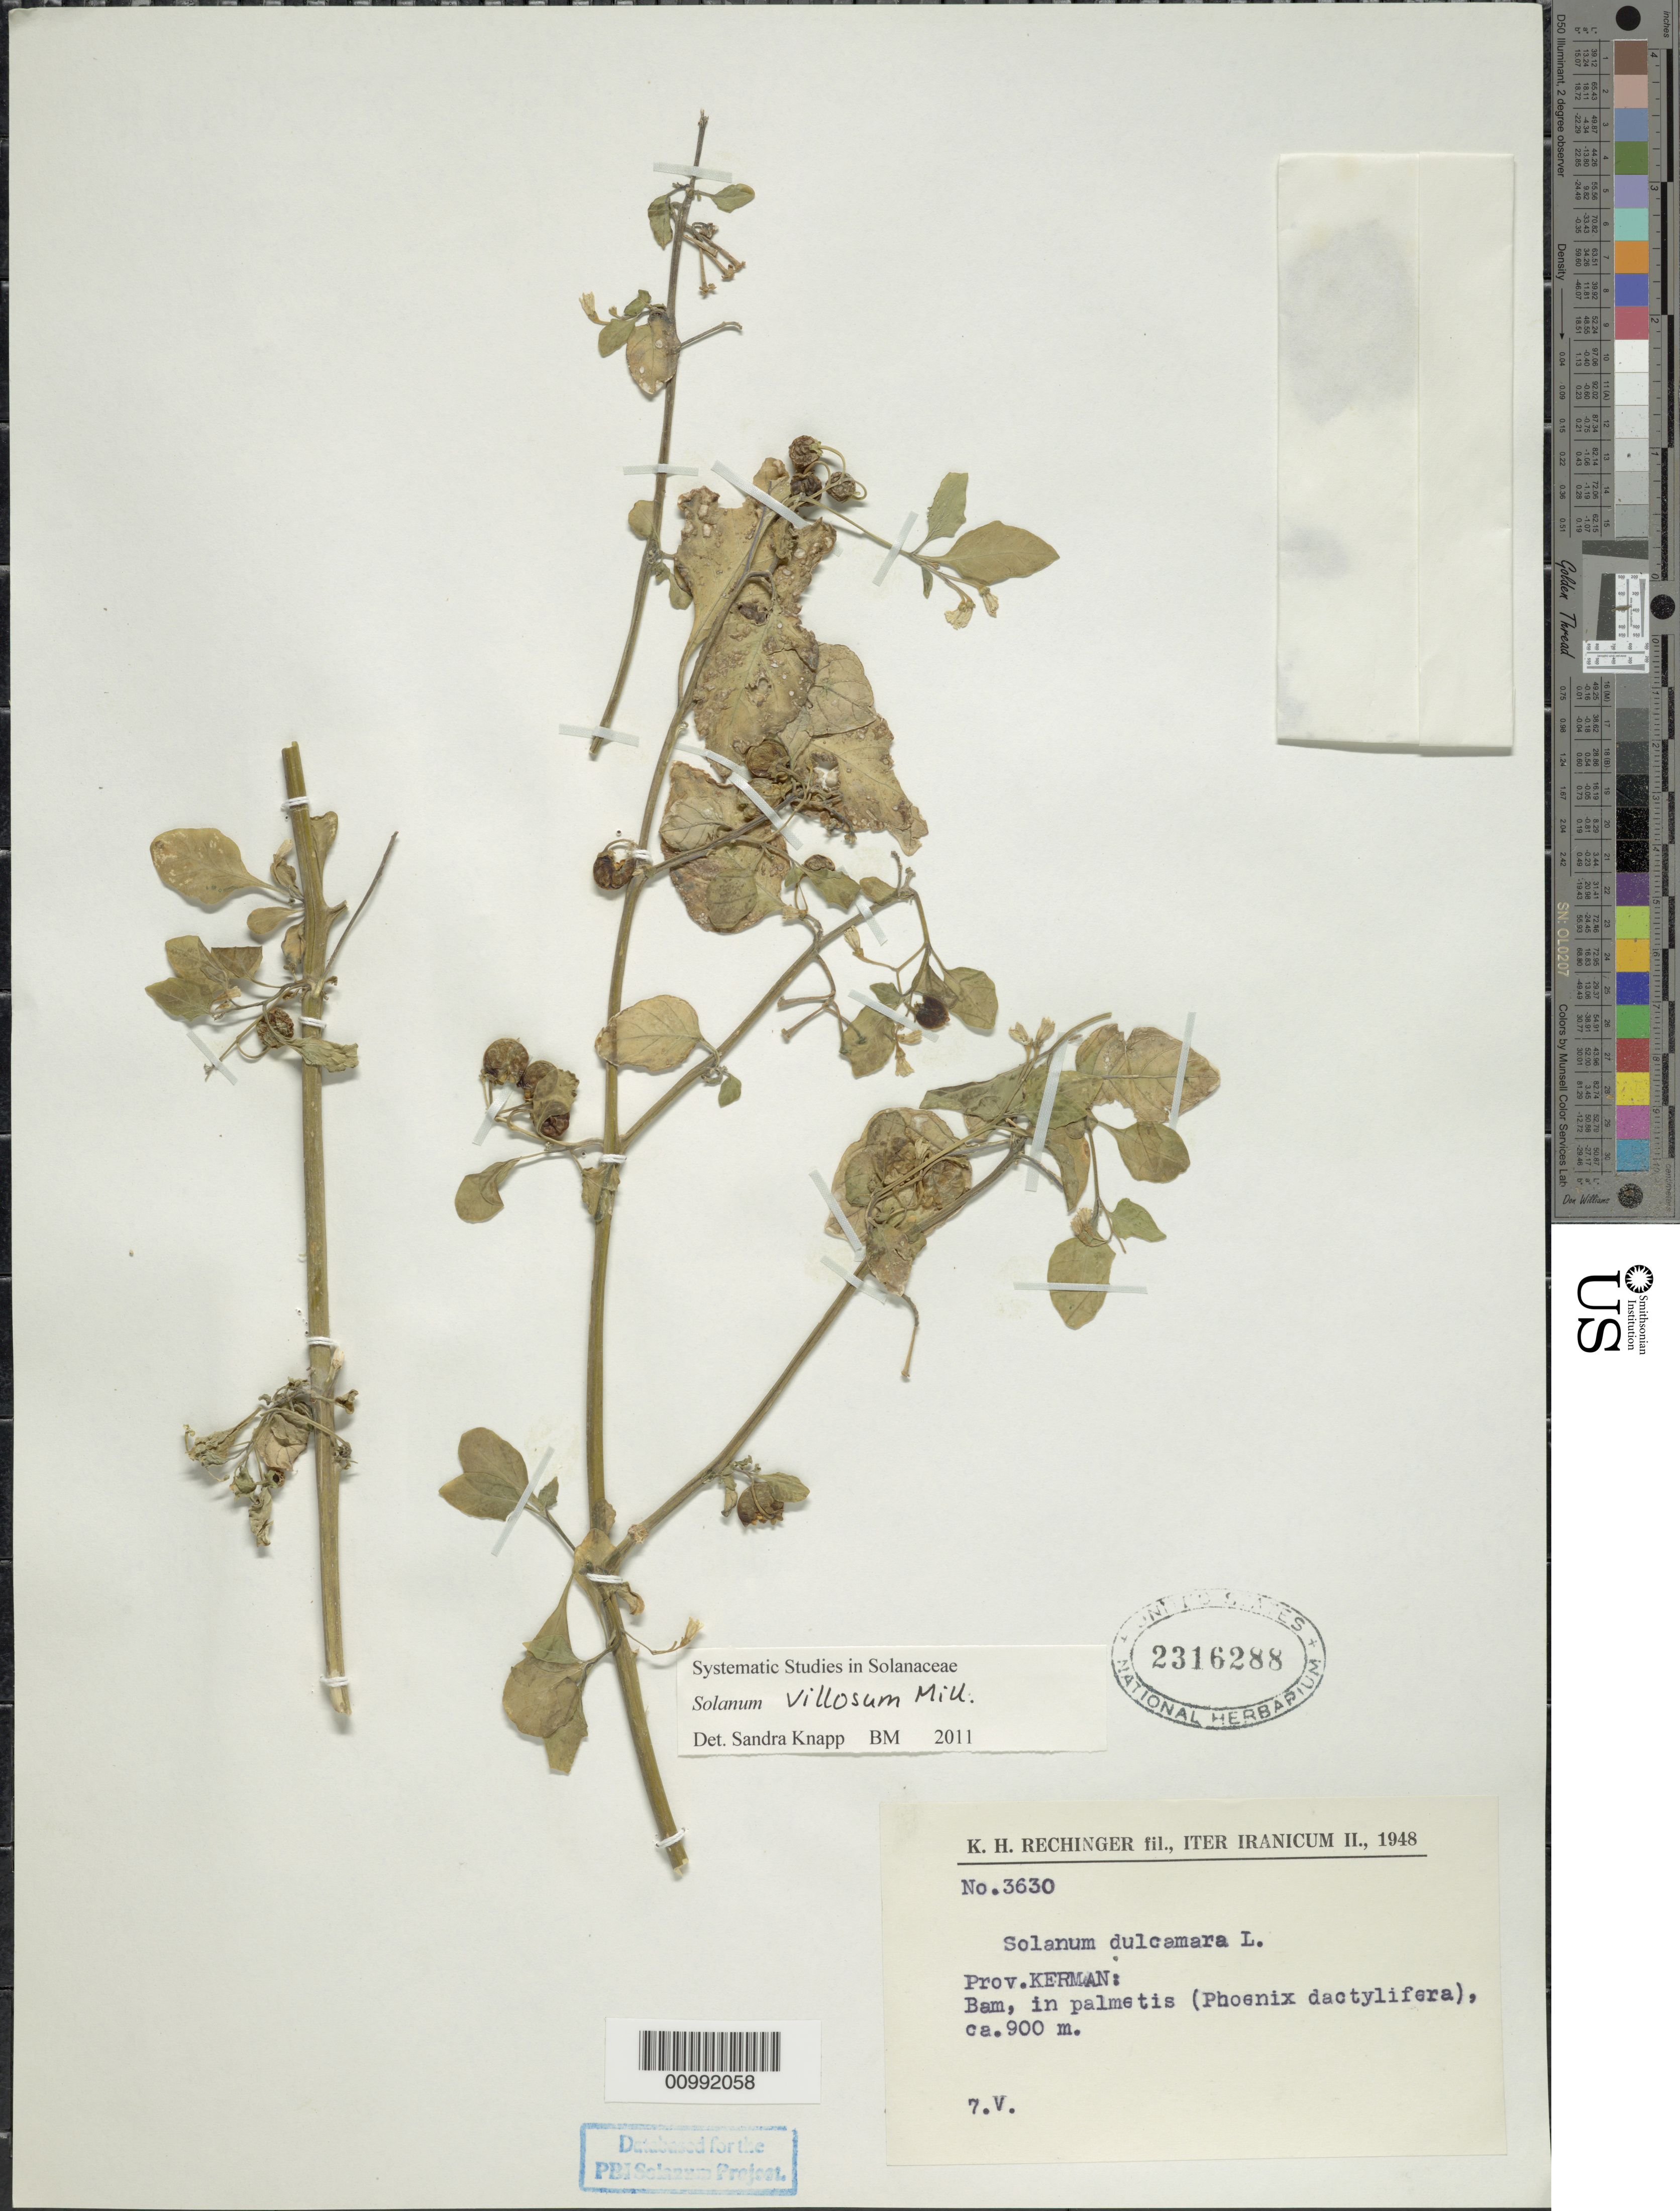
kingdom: Plantae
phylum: Tracheophyta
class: Magnoliopsida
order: Solanales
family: Solanaceae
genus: Solanum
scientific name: Solanum villosum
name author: Mill.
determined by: Knapp, S. D.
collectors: K. H. Rechinger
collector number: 3630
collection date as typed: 7 May 1948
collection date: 1948-05-07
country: Iran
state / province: Kerman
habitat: in palmetis (Phoenix dactylifera)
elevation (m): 900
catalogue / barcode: US 2316288